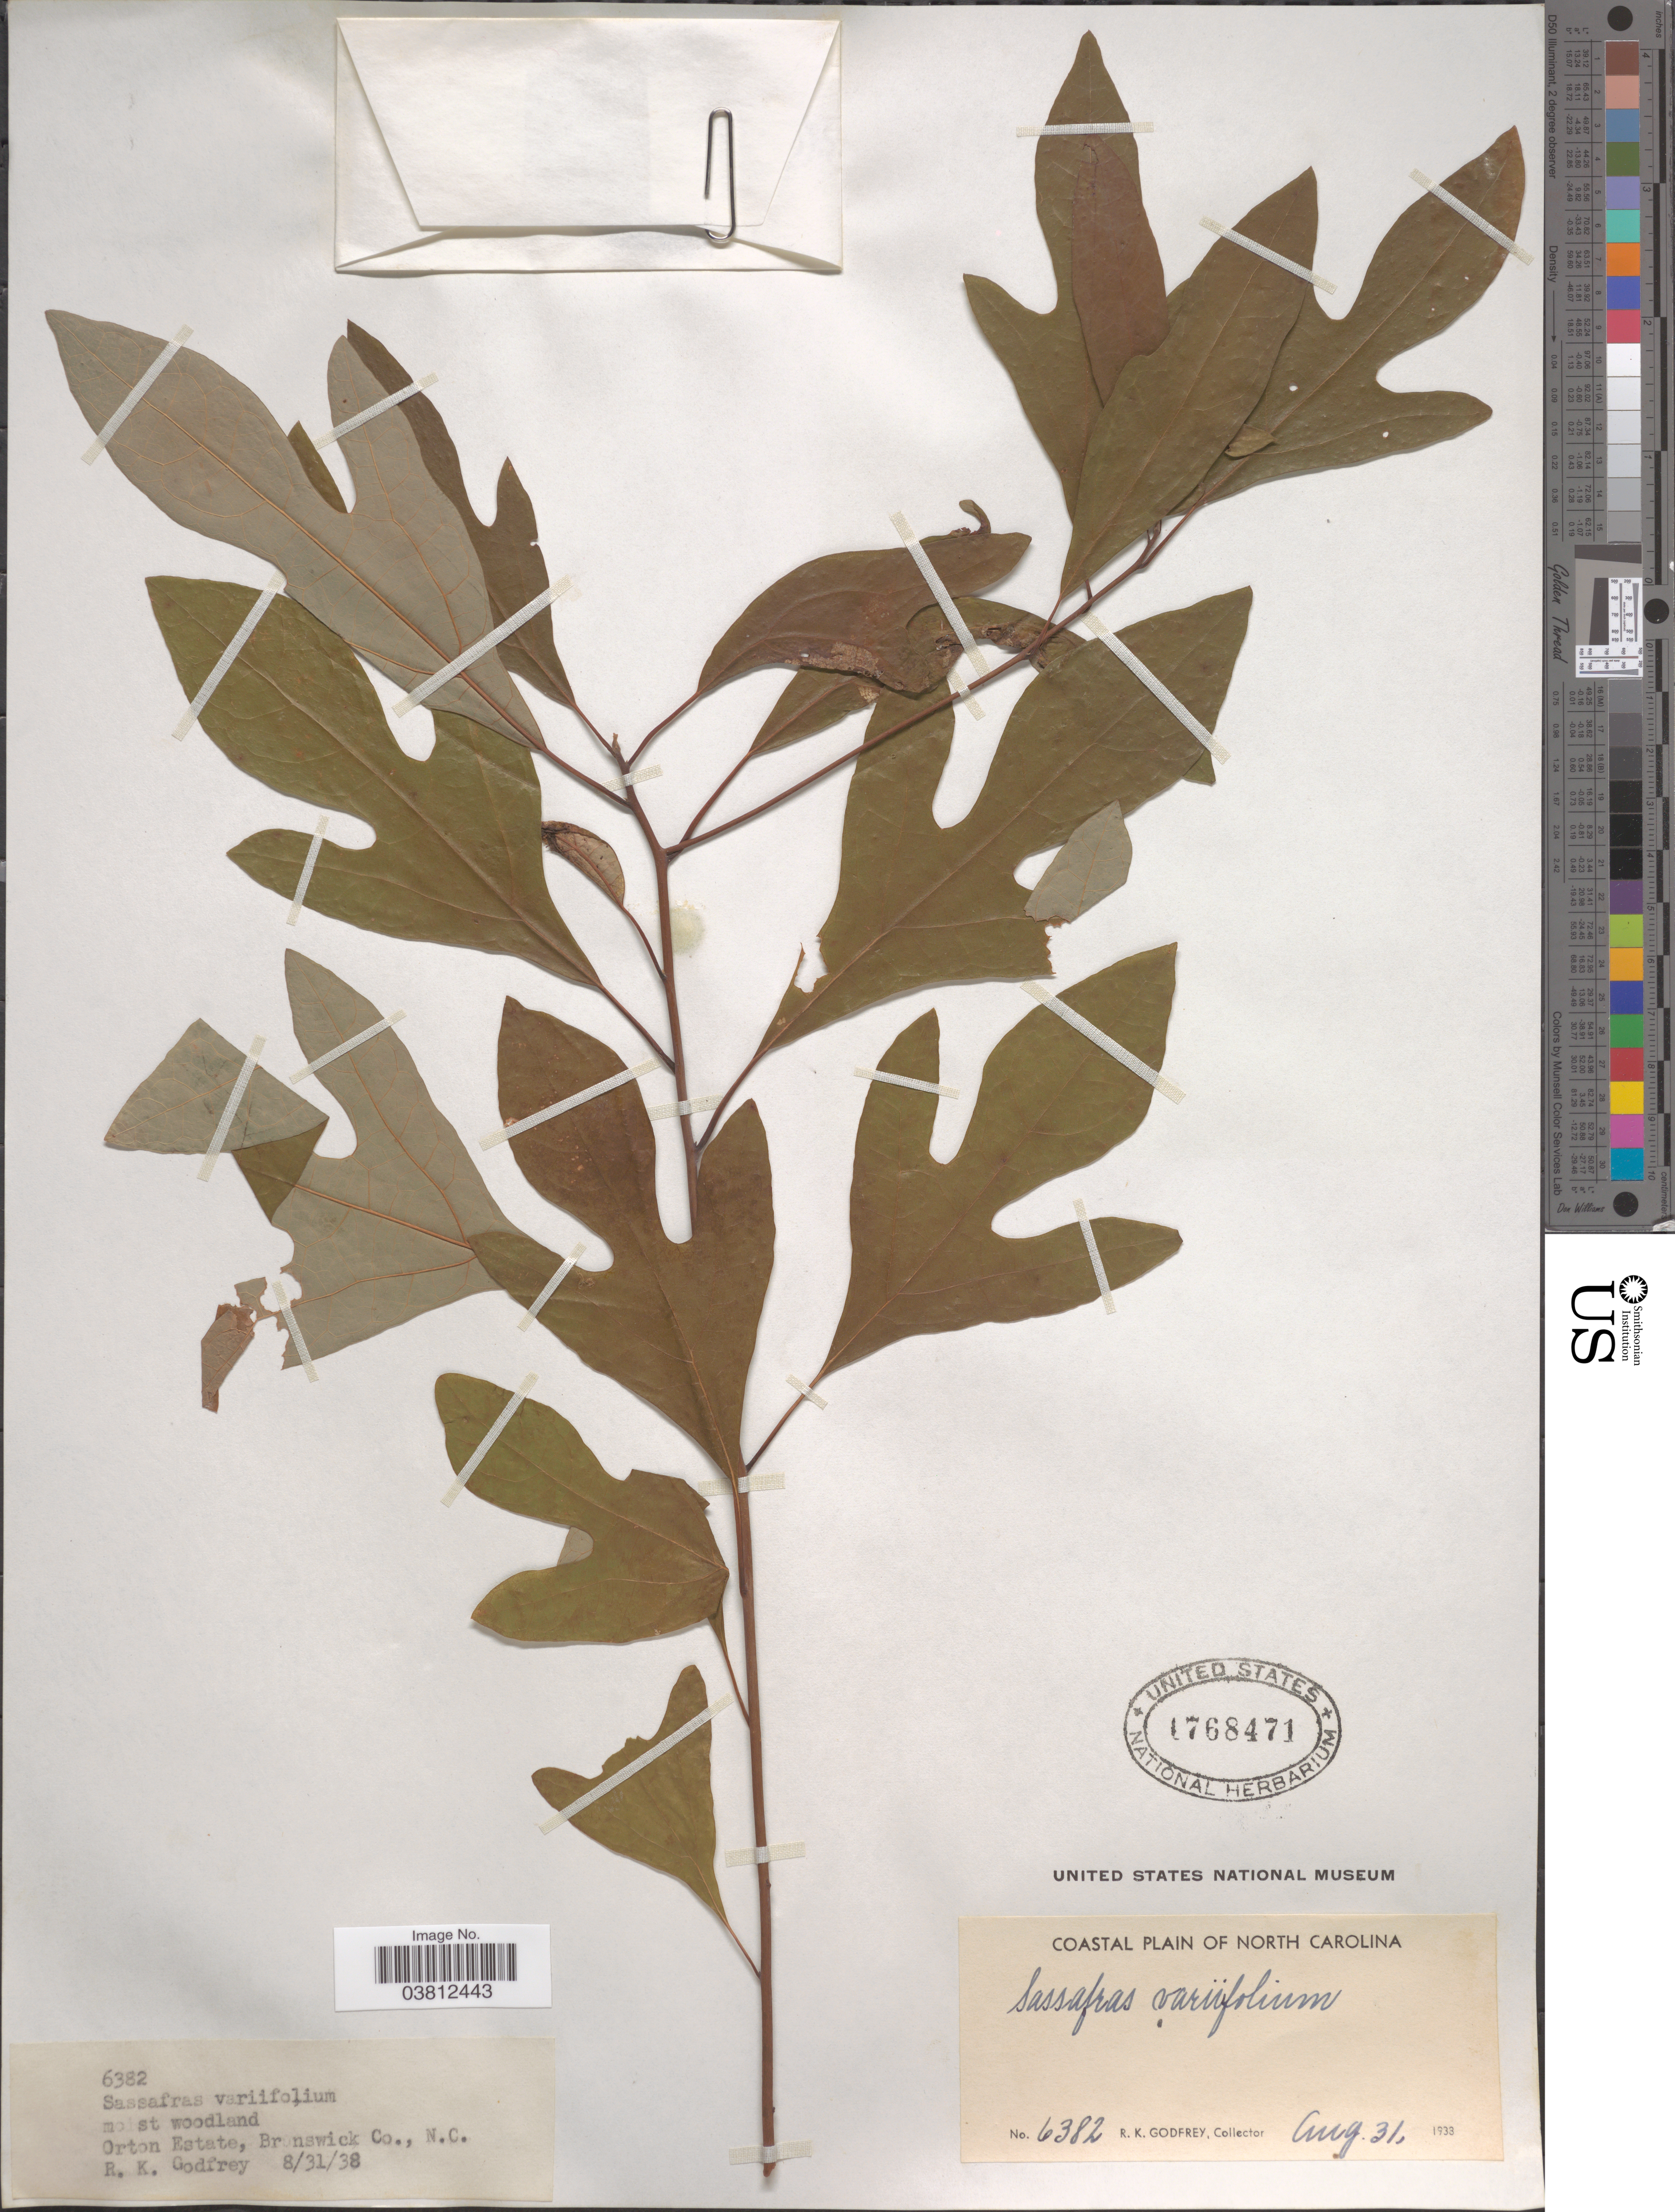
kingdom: Plantae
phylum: Tracheophyta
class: Magnoliopsida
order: Laurales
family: Lauraceae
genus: Sassafras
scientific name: Sassafras albidum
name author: (Nutt.) Nees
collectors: R. K. Godfrey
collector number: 6382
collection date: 1938-08-31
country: United States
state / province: North Carolina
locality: Coastal Plain. Orton Estate, Brunswick Co.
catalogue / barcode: US 1768471